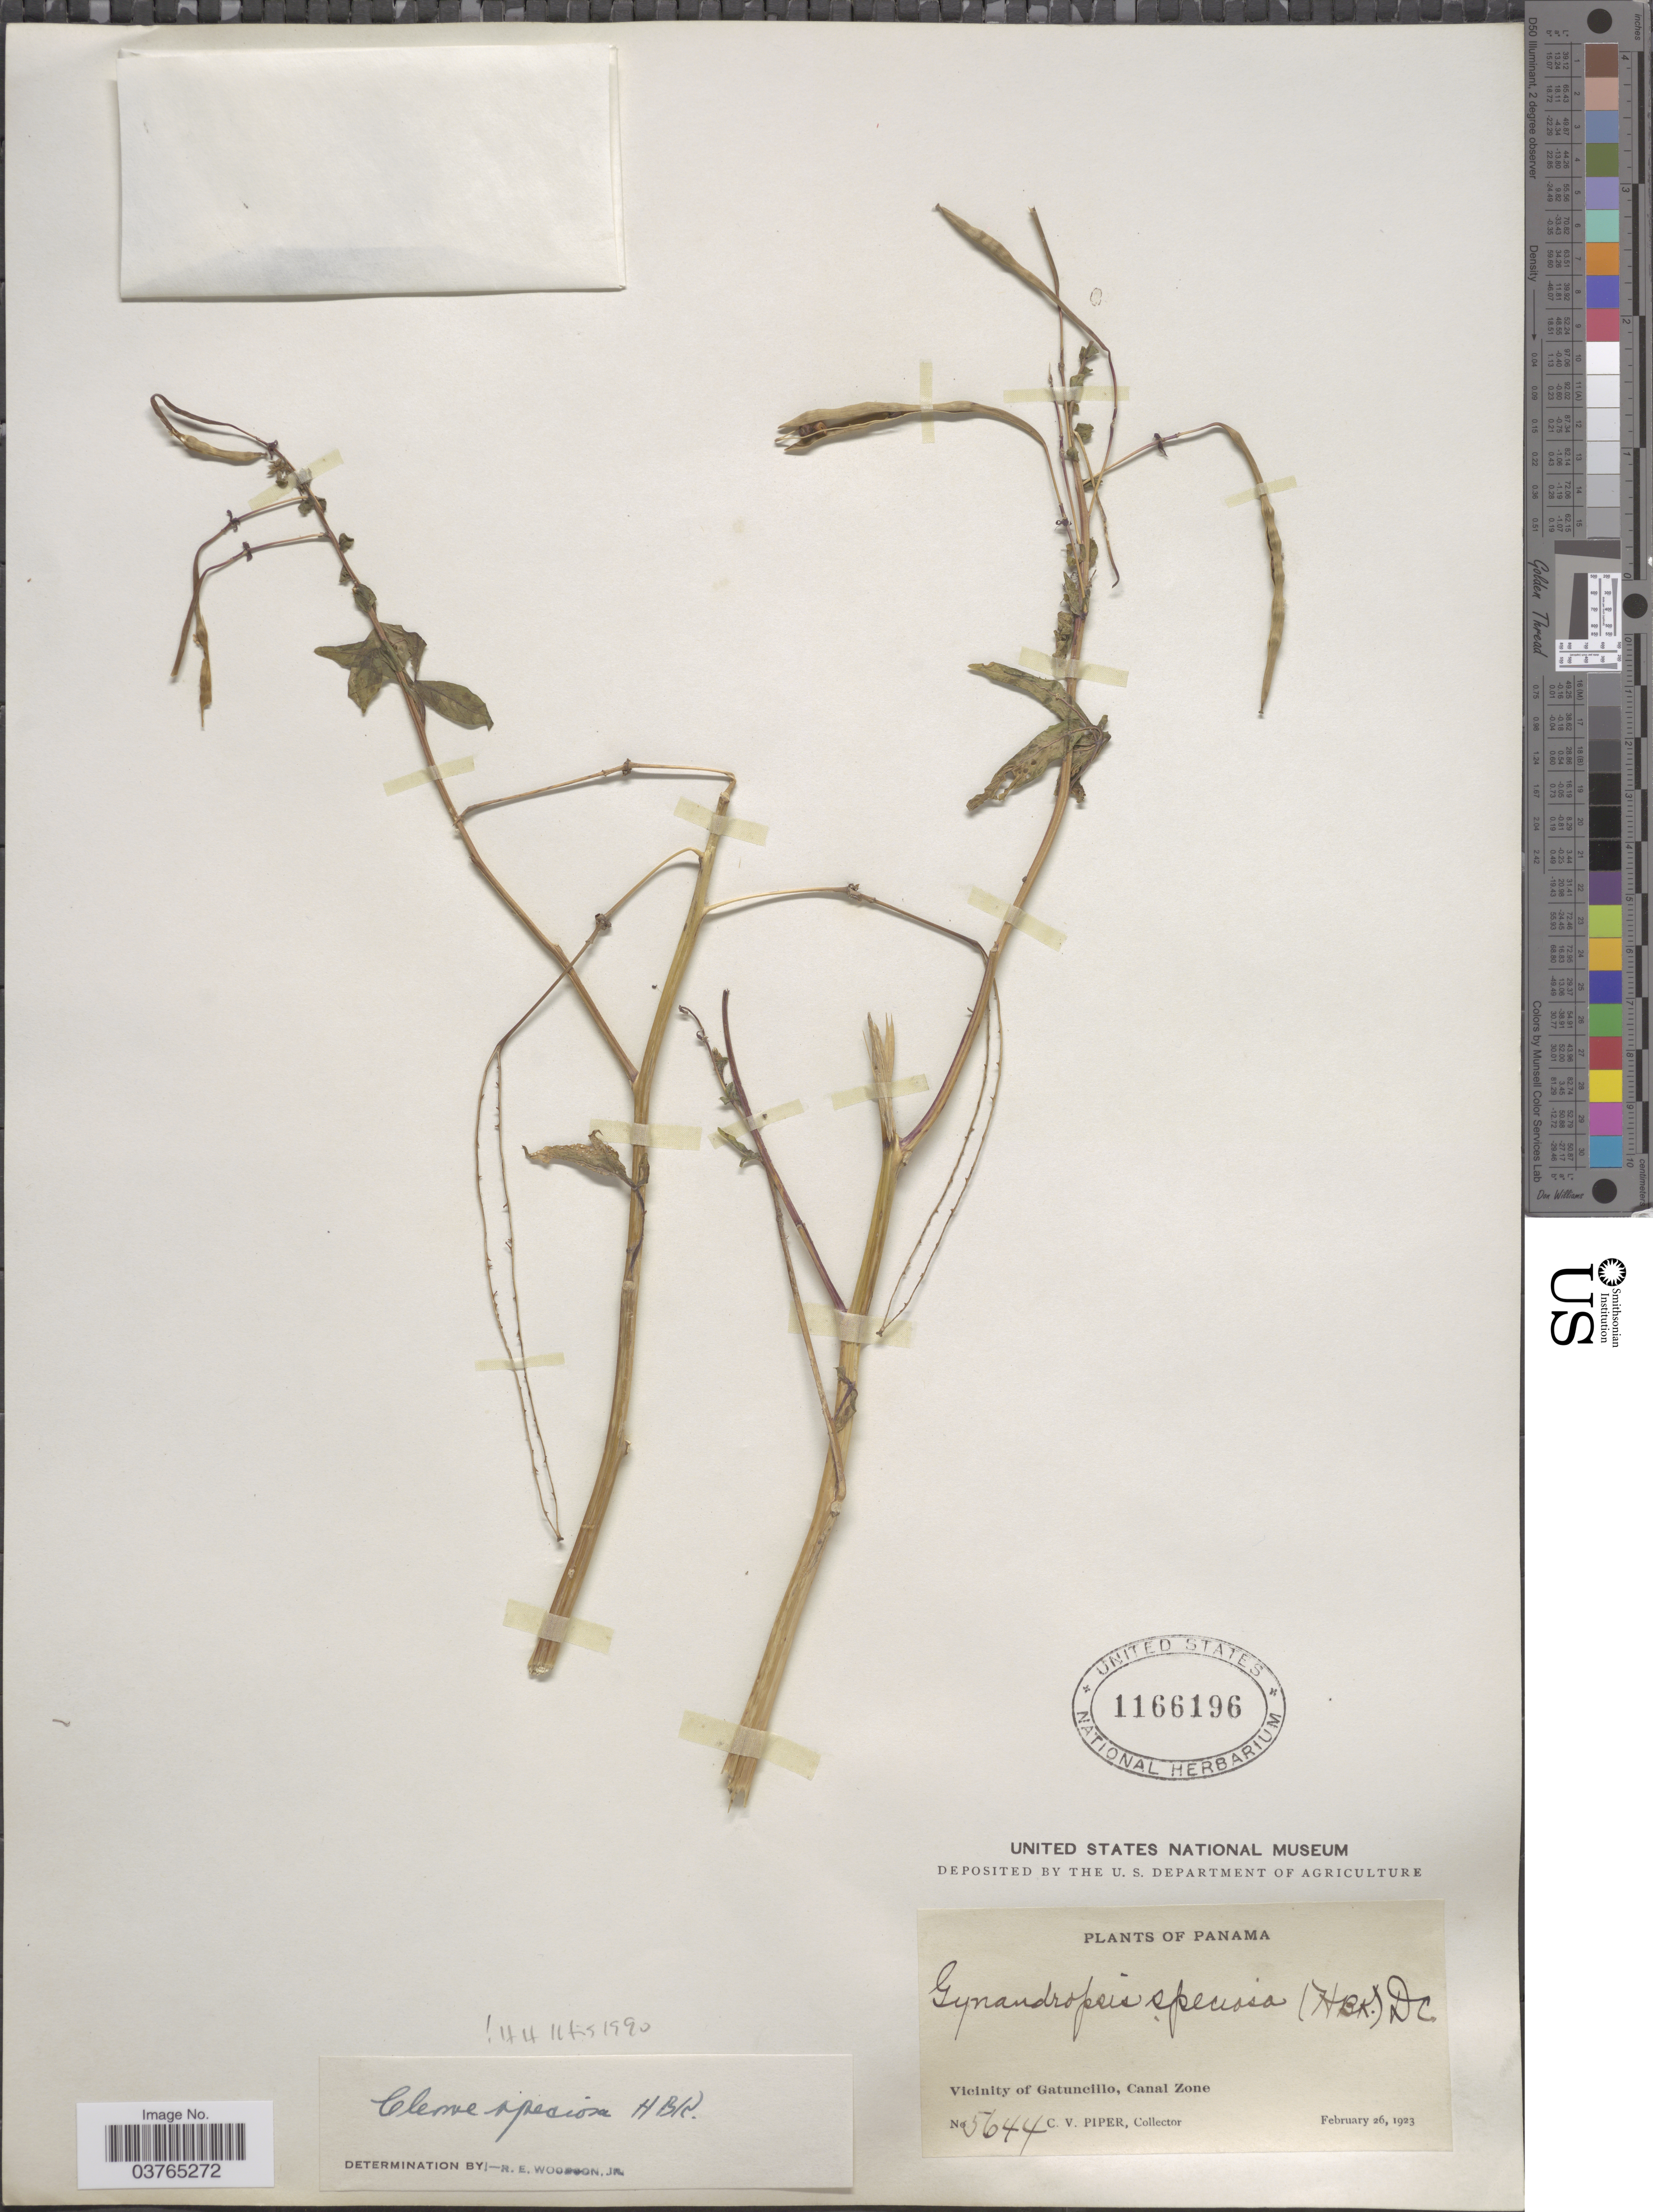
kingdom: Plantae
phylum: Tracheophyta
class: Magnoliopsida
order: Brassicales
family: Cleomaceae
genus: Cleoserrata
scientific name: Cleoserrata speciosa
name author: (Raf.) Iltis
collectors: C. V. Piper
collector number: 5644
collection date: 1923-02-26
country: Panama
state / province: Colón / Panamá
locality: Vicinity of Gatuncillo, Canal Zone.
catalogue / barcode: US 1166196